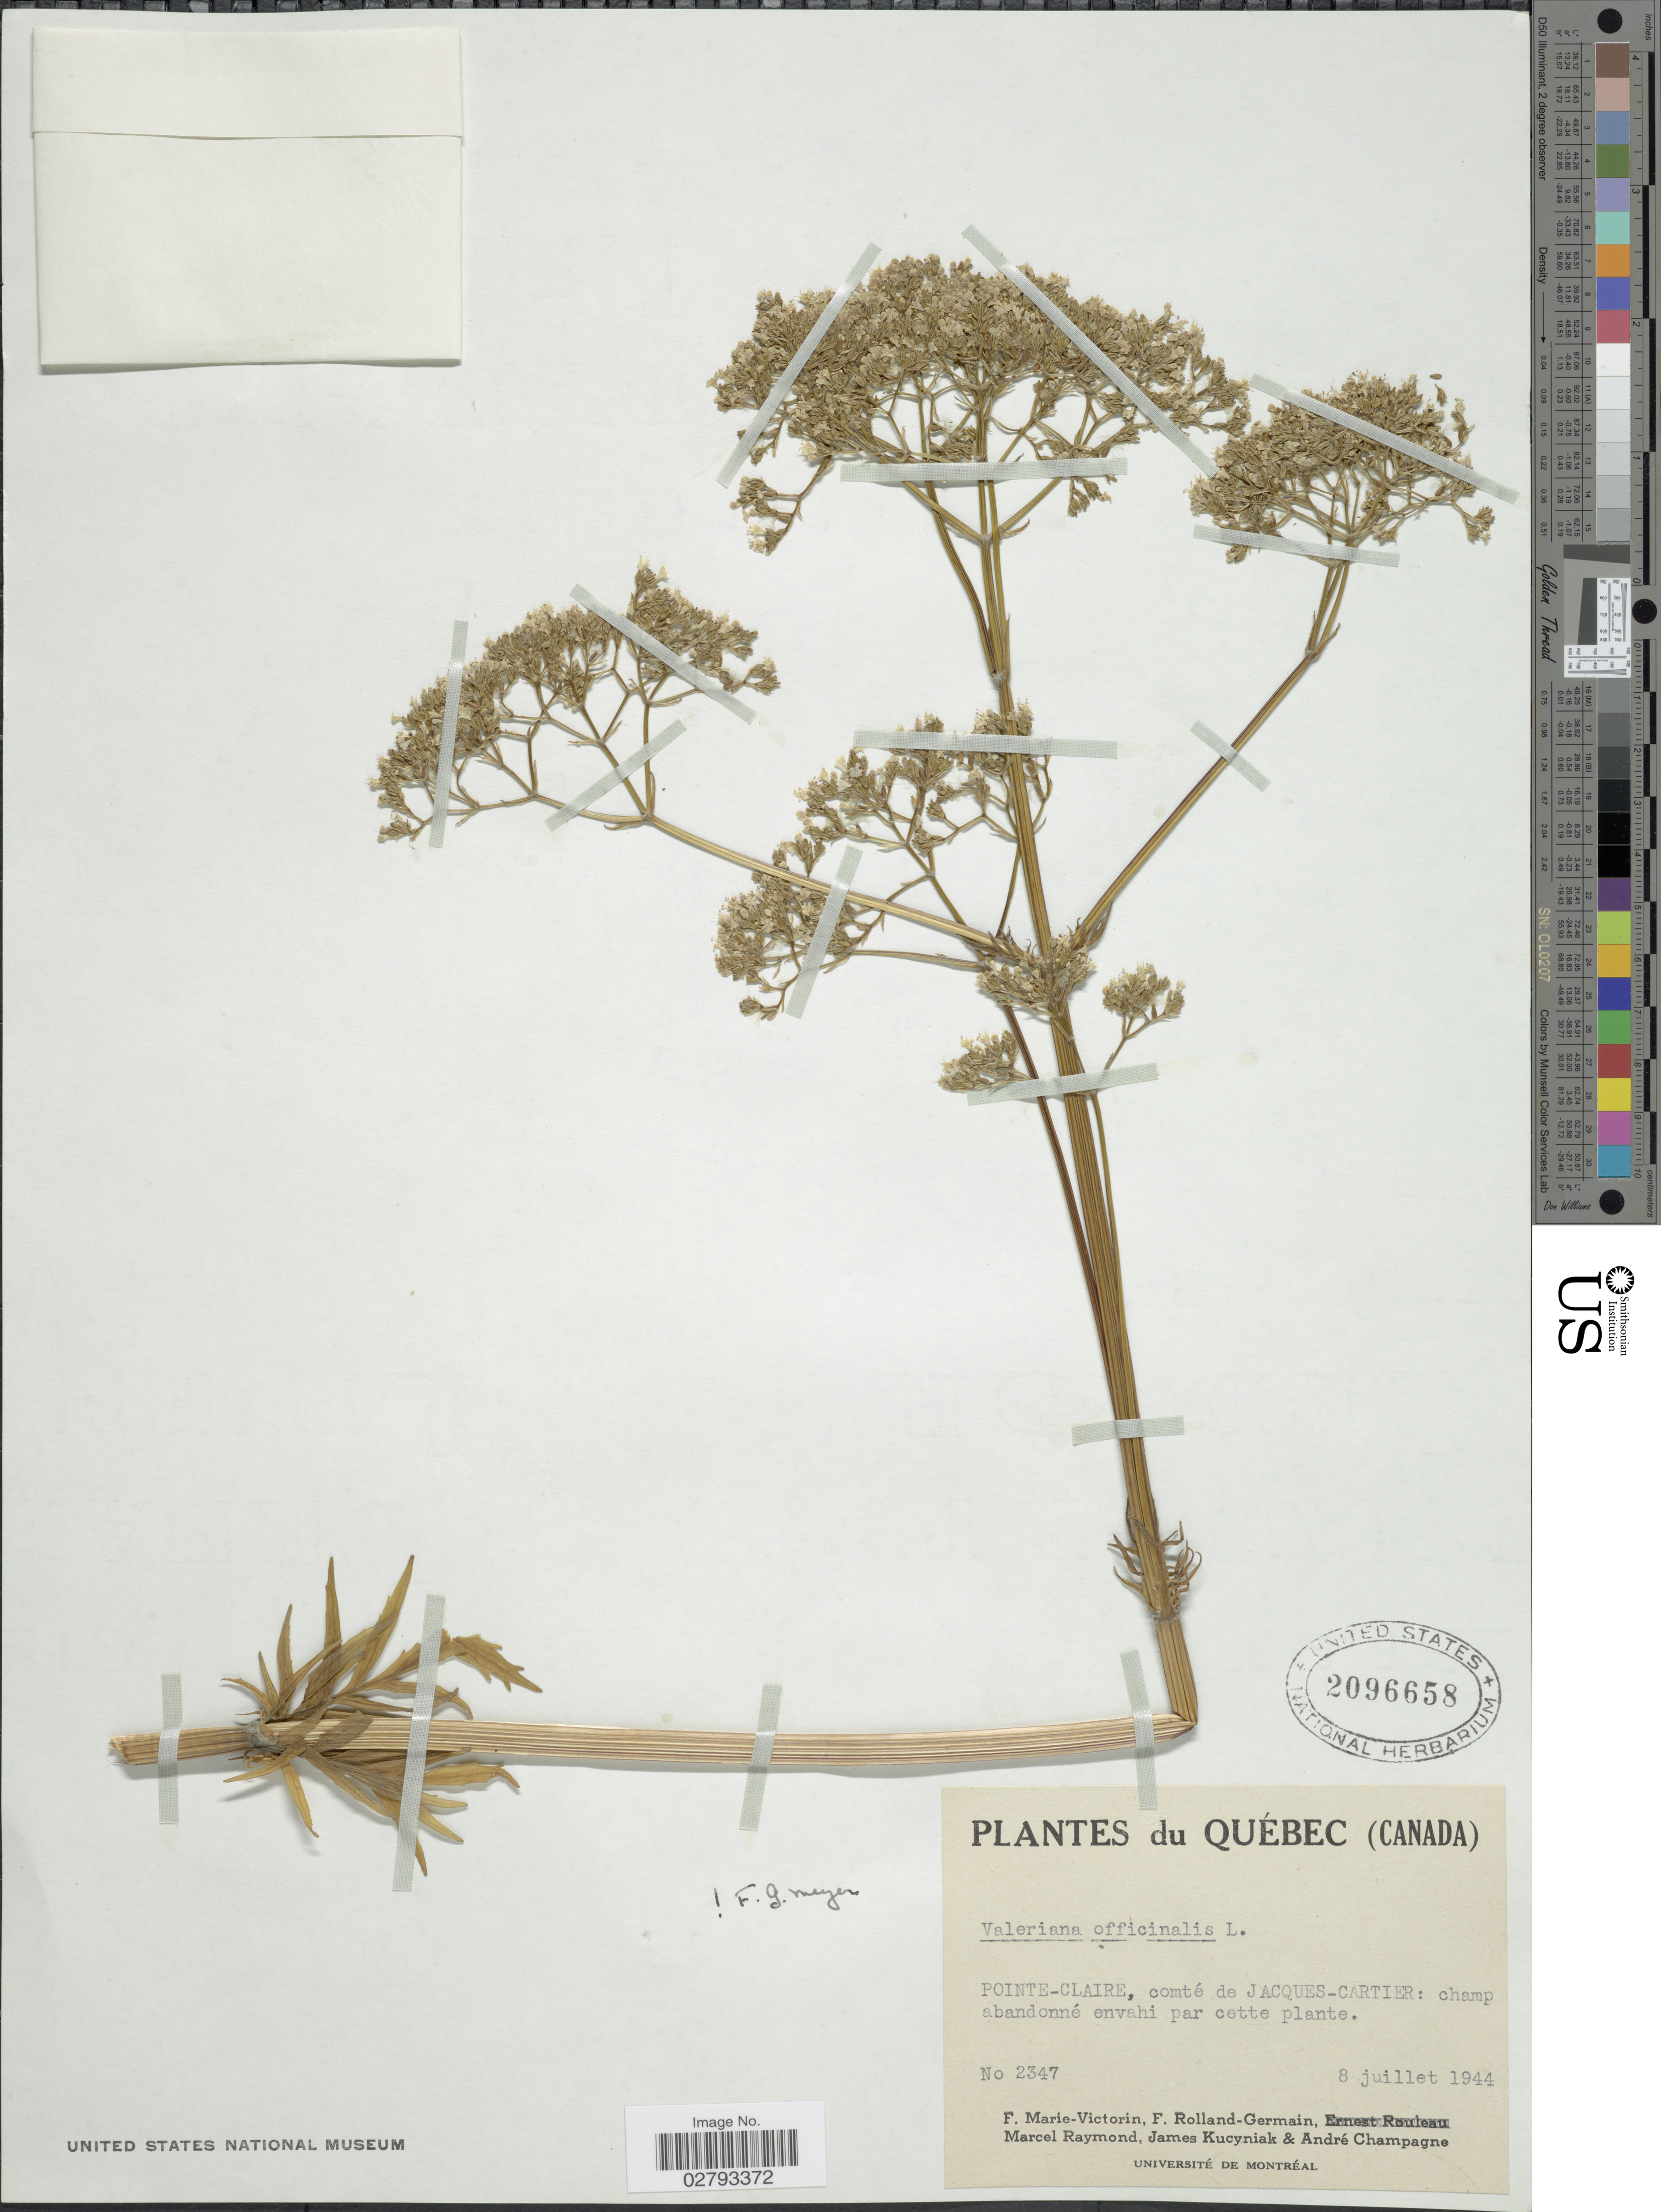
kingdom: Plantae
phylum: Tracheophyta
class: Magnoliopsida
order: Dipsacales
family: Caprifoliaceae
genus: Valeriana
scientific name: Valeriana officinalis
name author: L.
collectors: F. Marie-Victorin, Rolland-Germain, M. Raymond, J. Kucyniak & A. Champagne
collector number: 2347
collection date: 1944-07-08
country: Canada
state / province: Quebec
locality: Pointe-Claire, comté de Jacques-Cartier.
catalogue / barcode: US 2096658